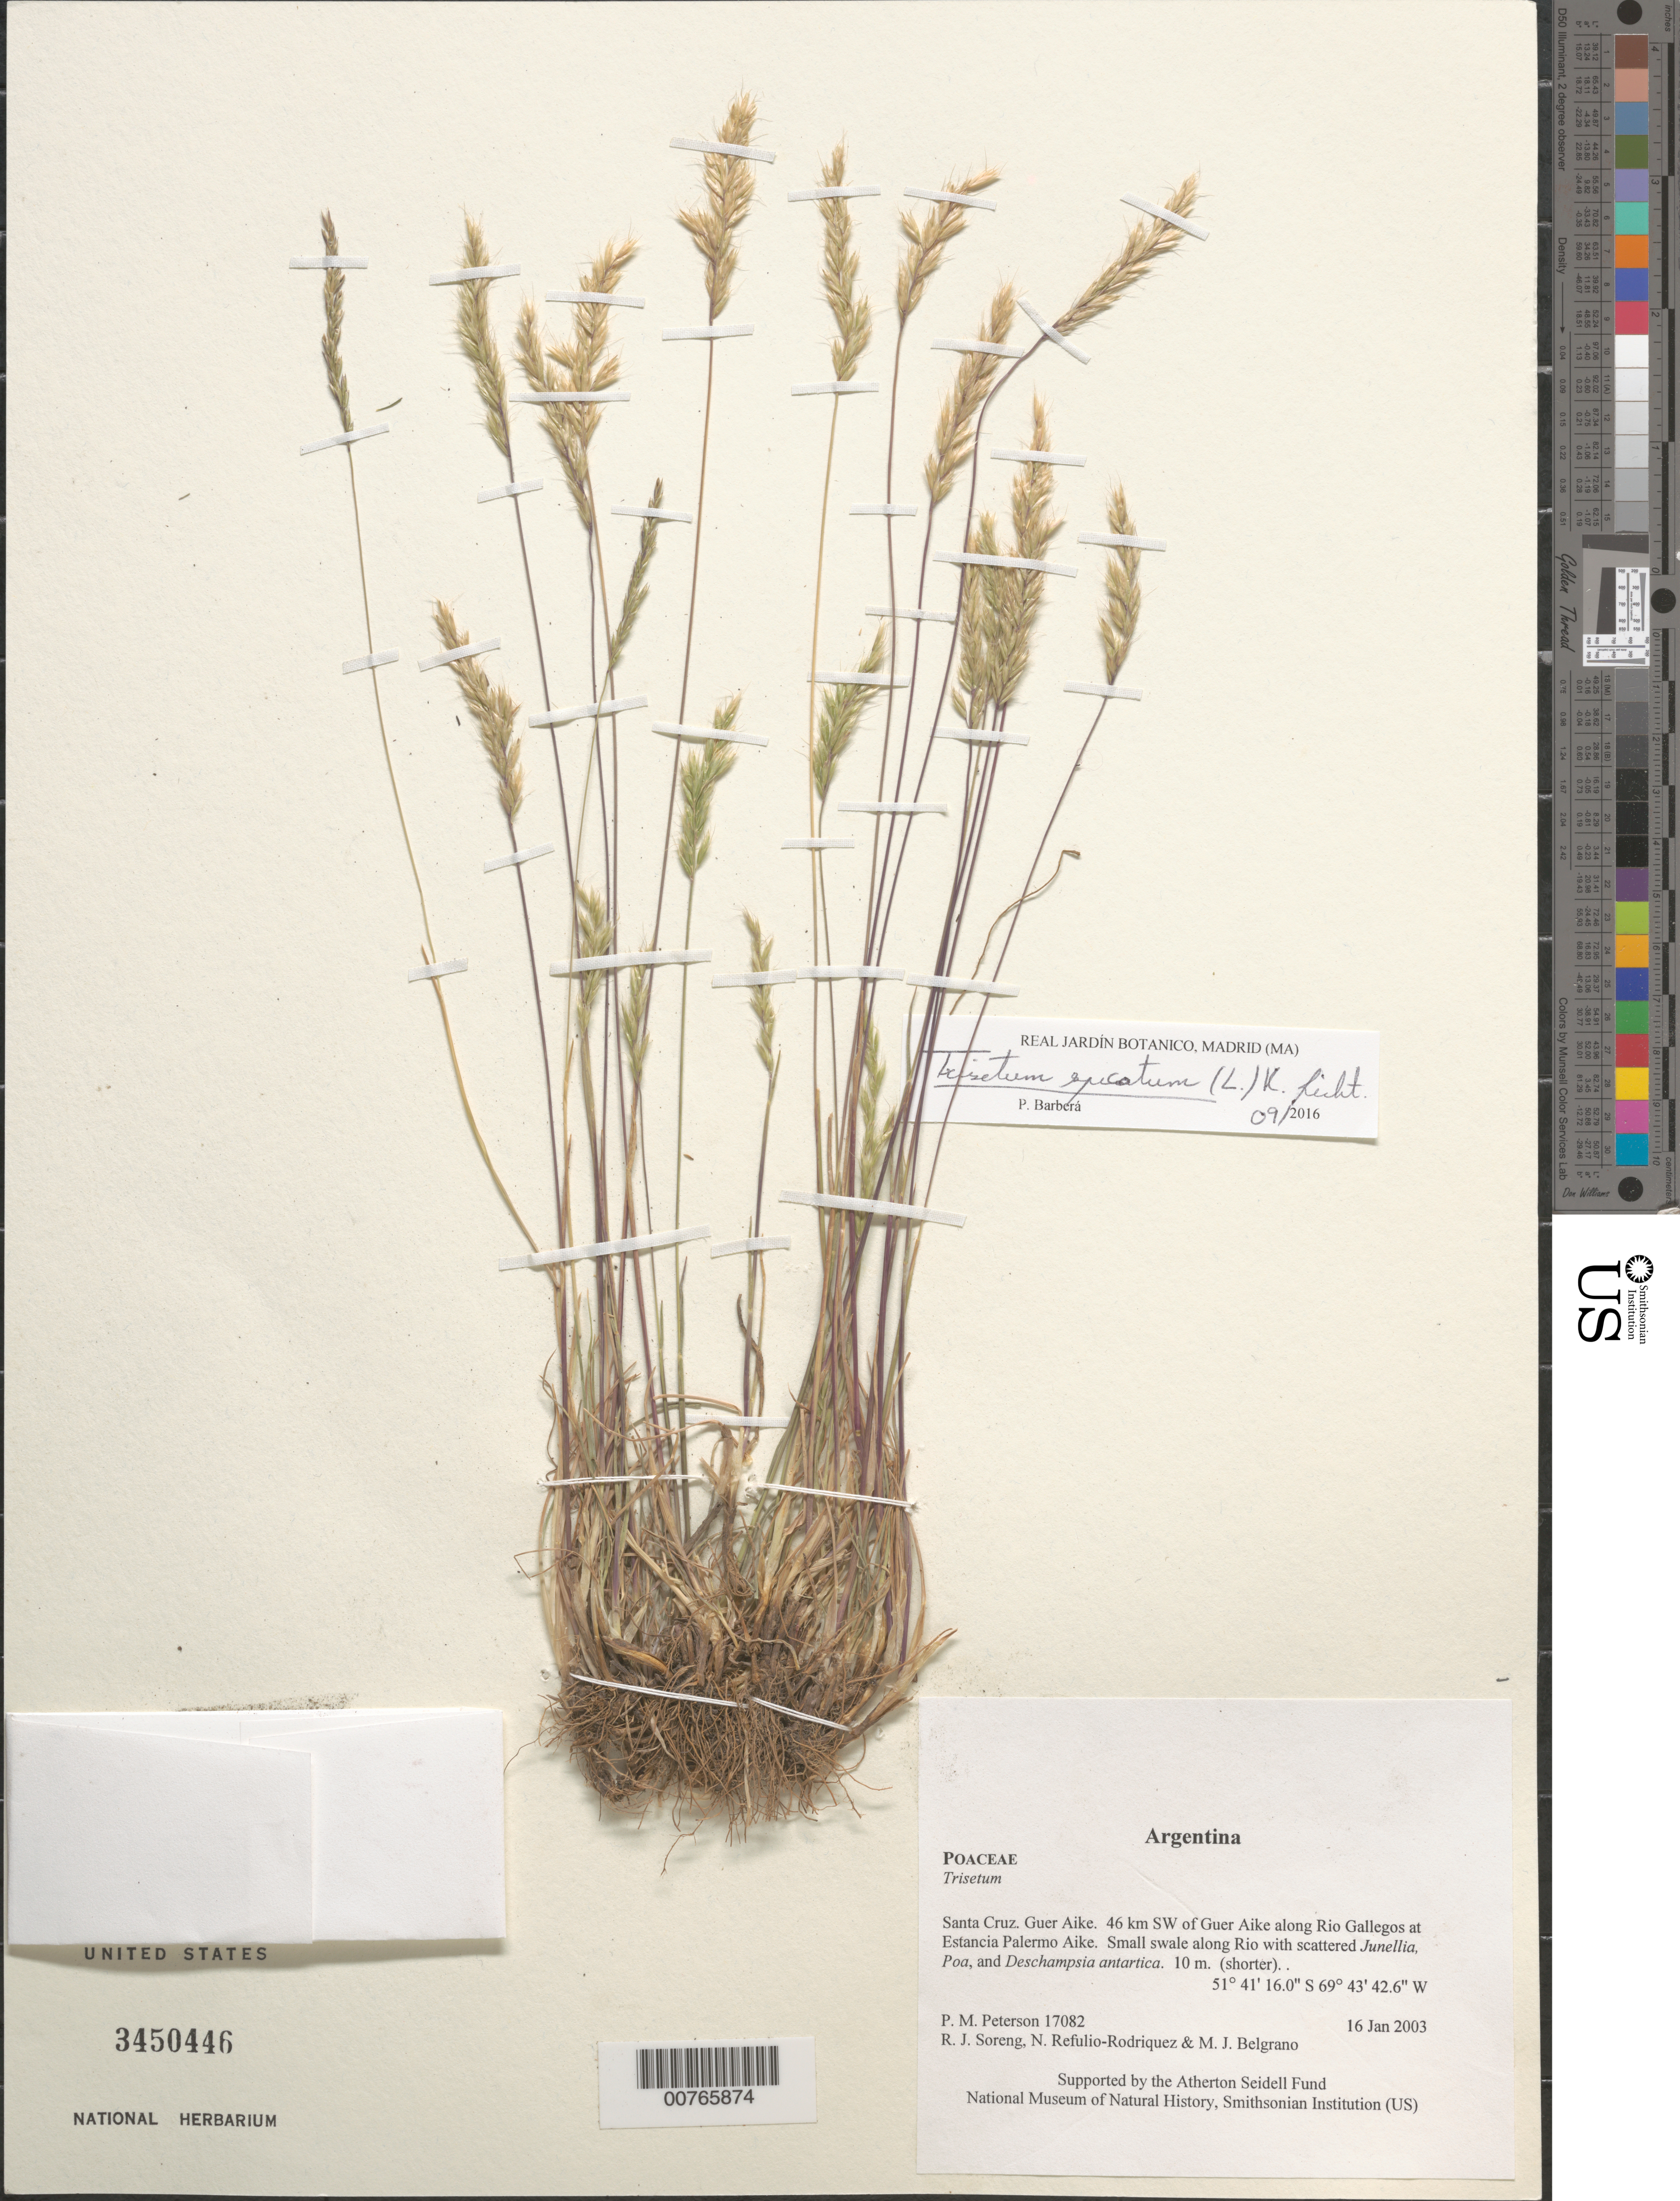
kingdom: Plantae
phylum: Tracheophyta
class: Liliopsida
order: Poales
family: Poaceae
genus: Trisetum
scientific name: Trisetum spicatum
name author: (L.) K. Richt.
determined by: Barberá, Patricia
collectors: P. M. Peterson, R. J. Soreng, N. Refulio-Rodríguez & M. Belgrano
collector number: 17082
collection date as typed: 16 Jan 2003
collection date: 2003-01-16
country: Argentina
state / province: Santa Cruz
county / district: Guer Aike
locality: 46 km SW of Guer Aike along Rio Gallegos at Estancia Palermo Aike. Small swale along Rio with scattered Junellia, Poa, and Deschampsia antartica.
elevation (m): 10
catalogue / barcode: US 3450446